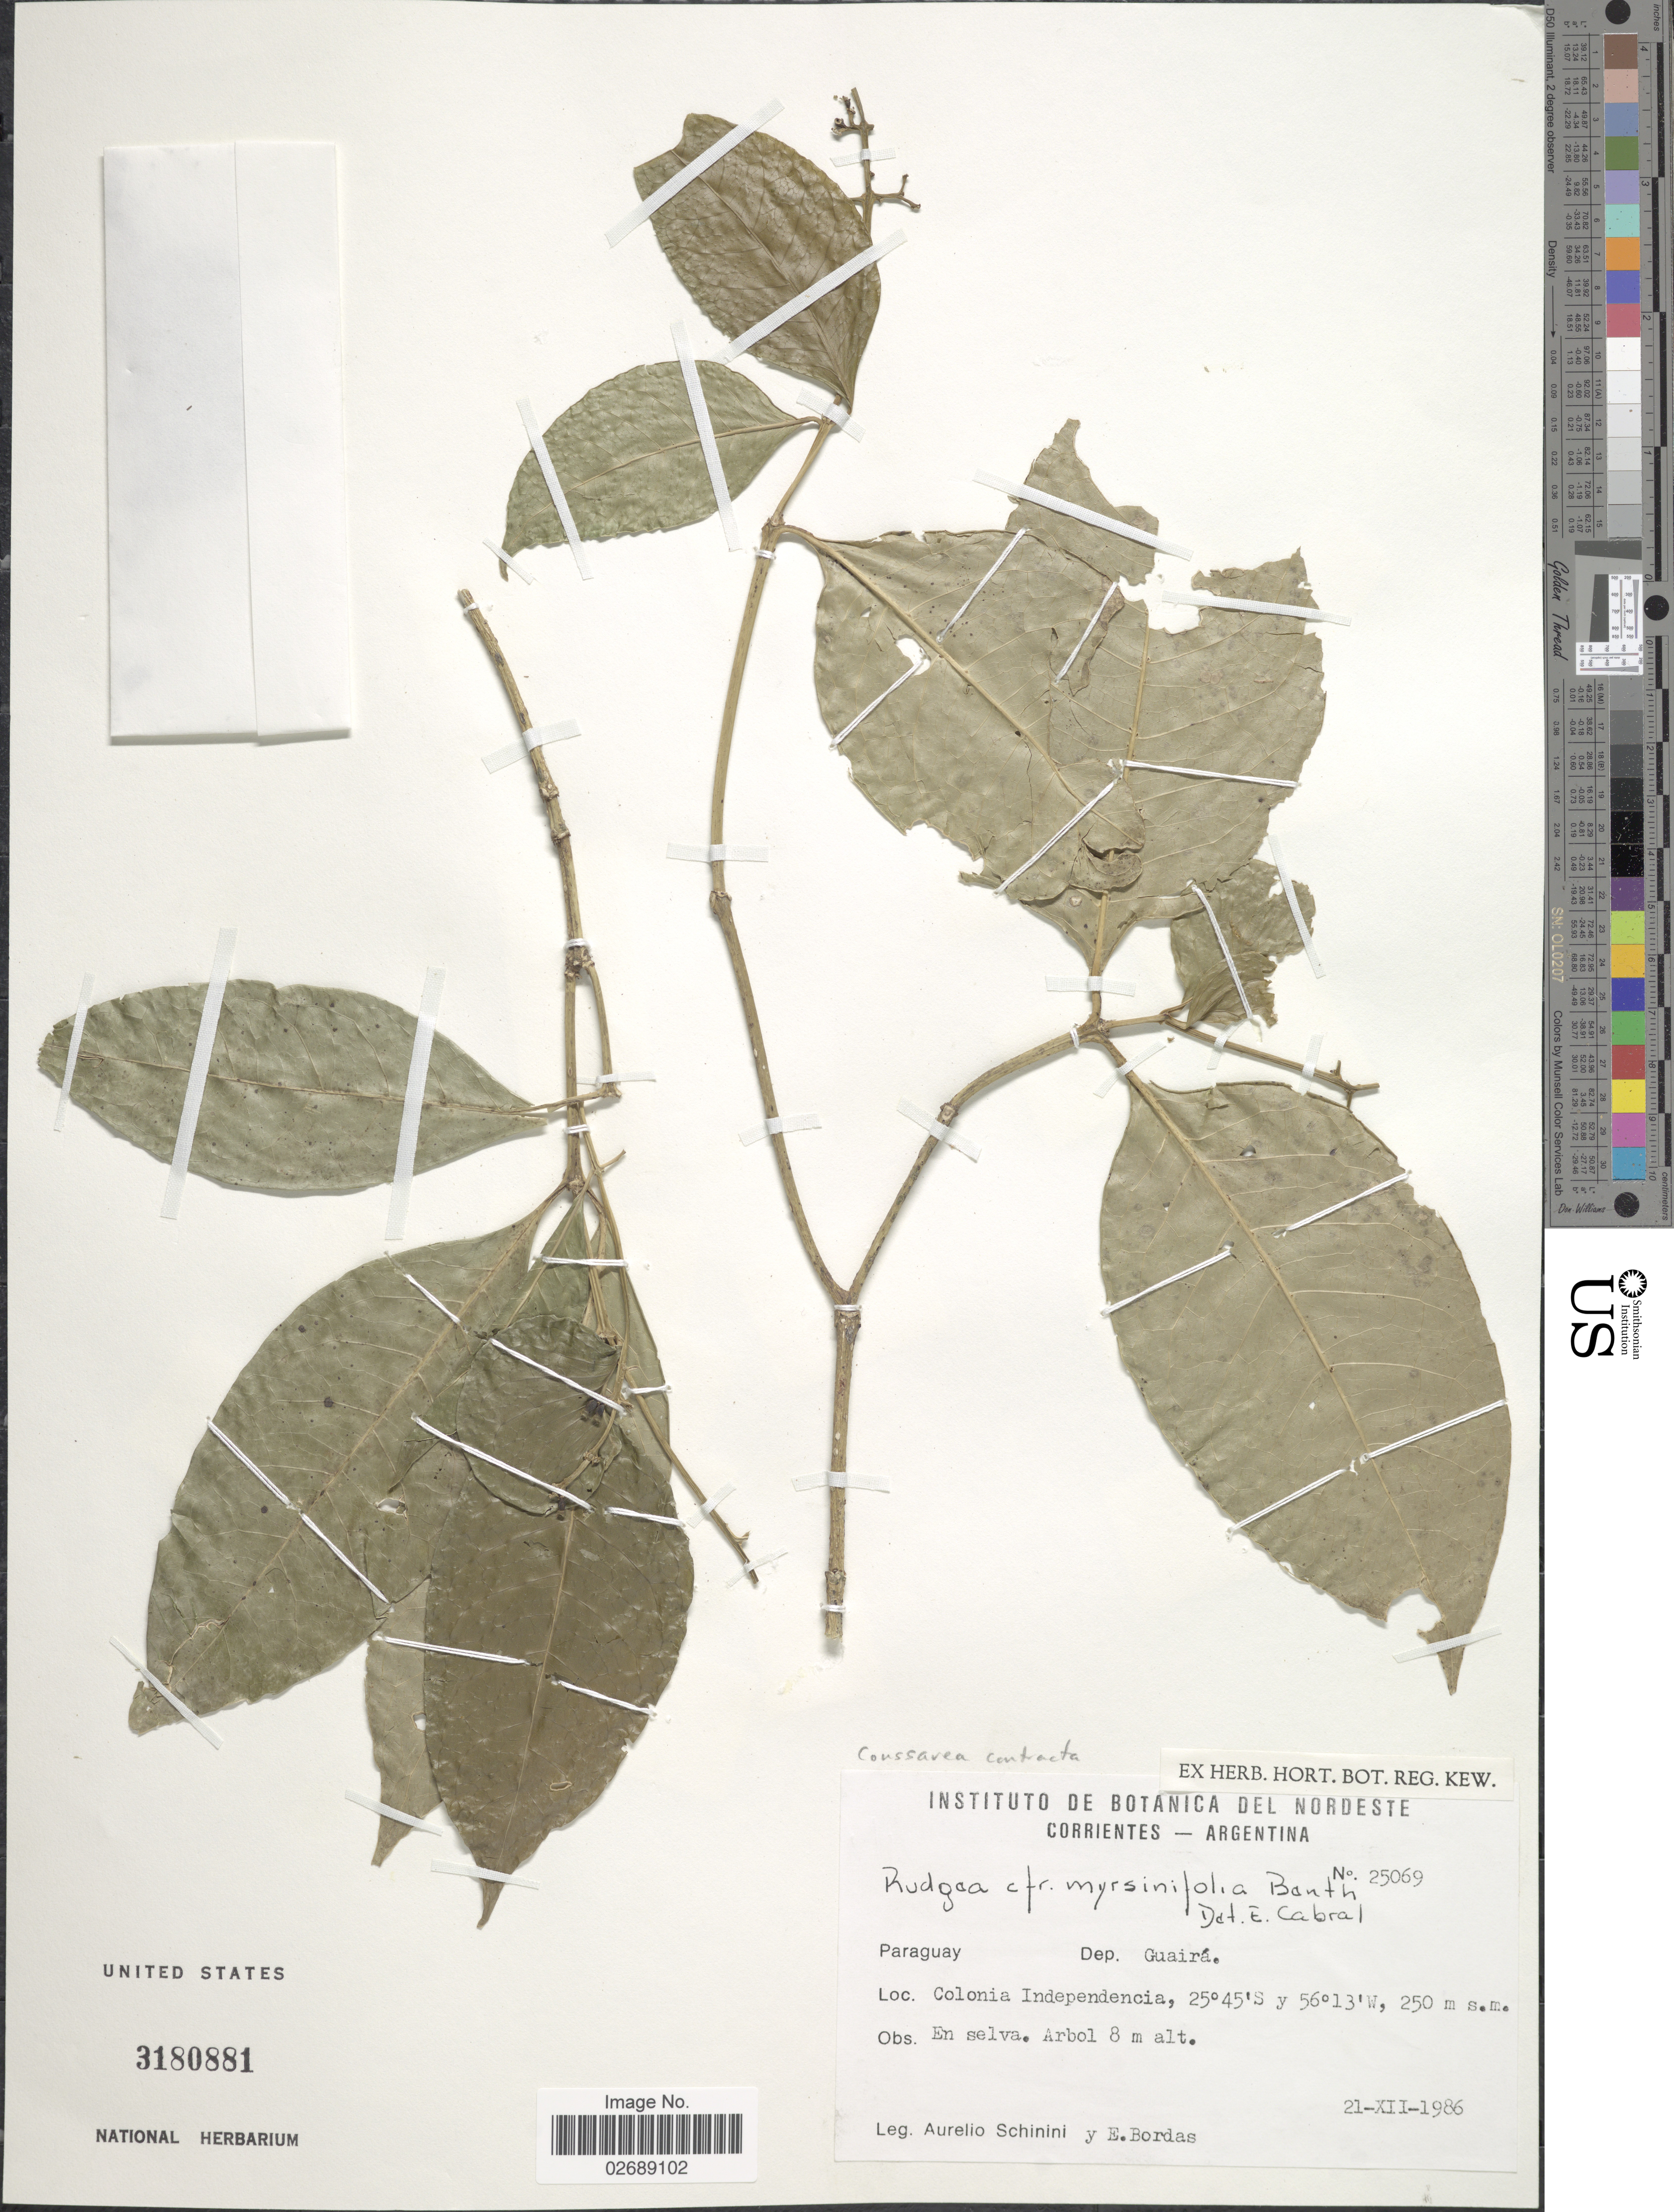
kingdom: Plantae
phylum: Tracheophyta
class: Magnoliopsida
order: Gentianales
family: Rubiaceae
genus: Coussarea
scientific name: Coussarea contracta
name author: (Walp.) Benth. & Hook. f. ex Müll. Arg.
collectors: A. Schinini & E. Bordas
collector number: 25069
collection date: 1986-12-21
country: Paraguay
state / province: Guaira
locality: Colonia Independencia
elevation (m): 250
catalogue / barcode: US 3180881